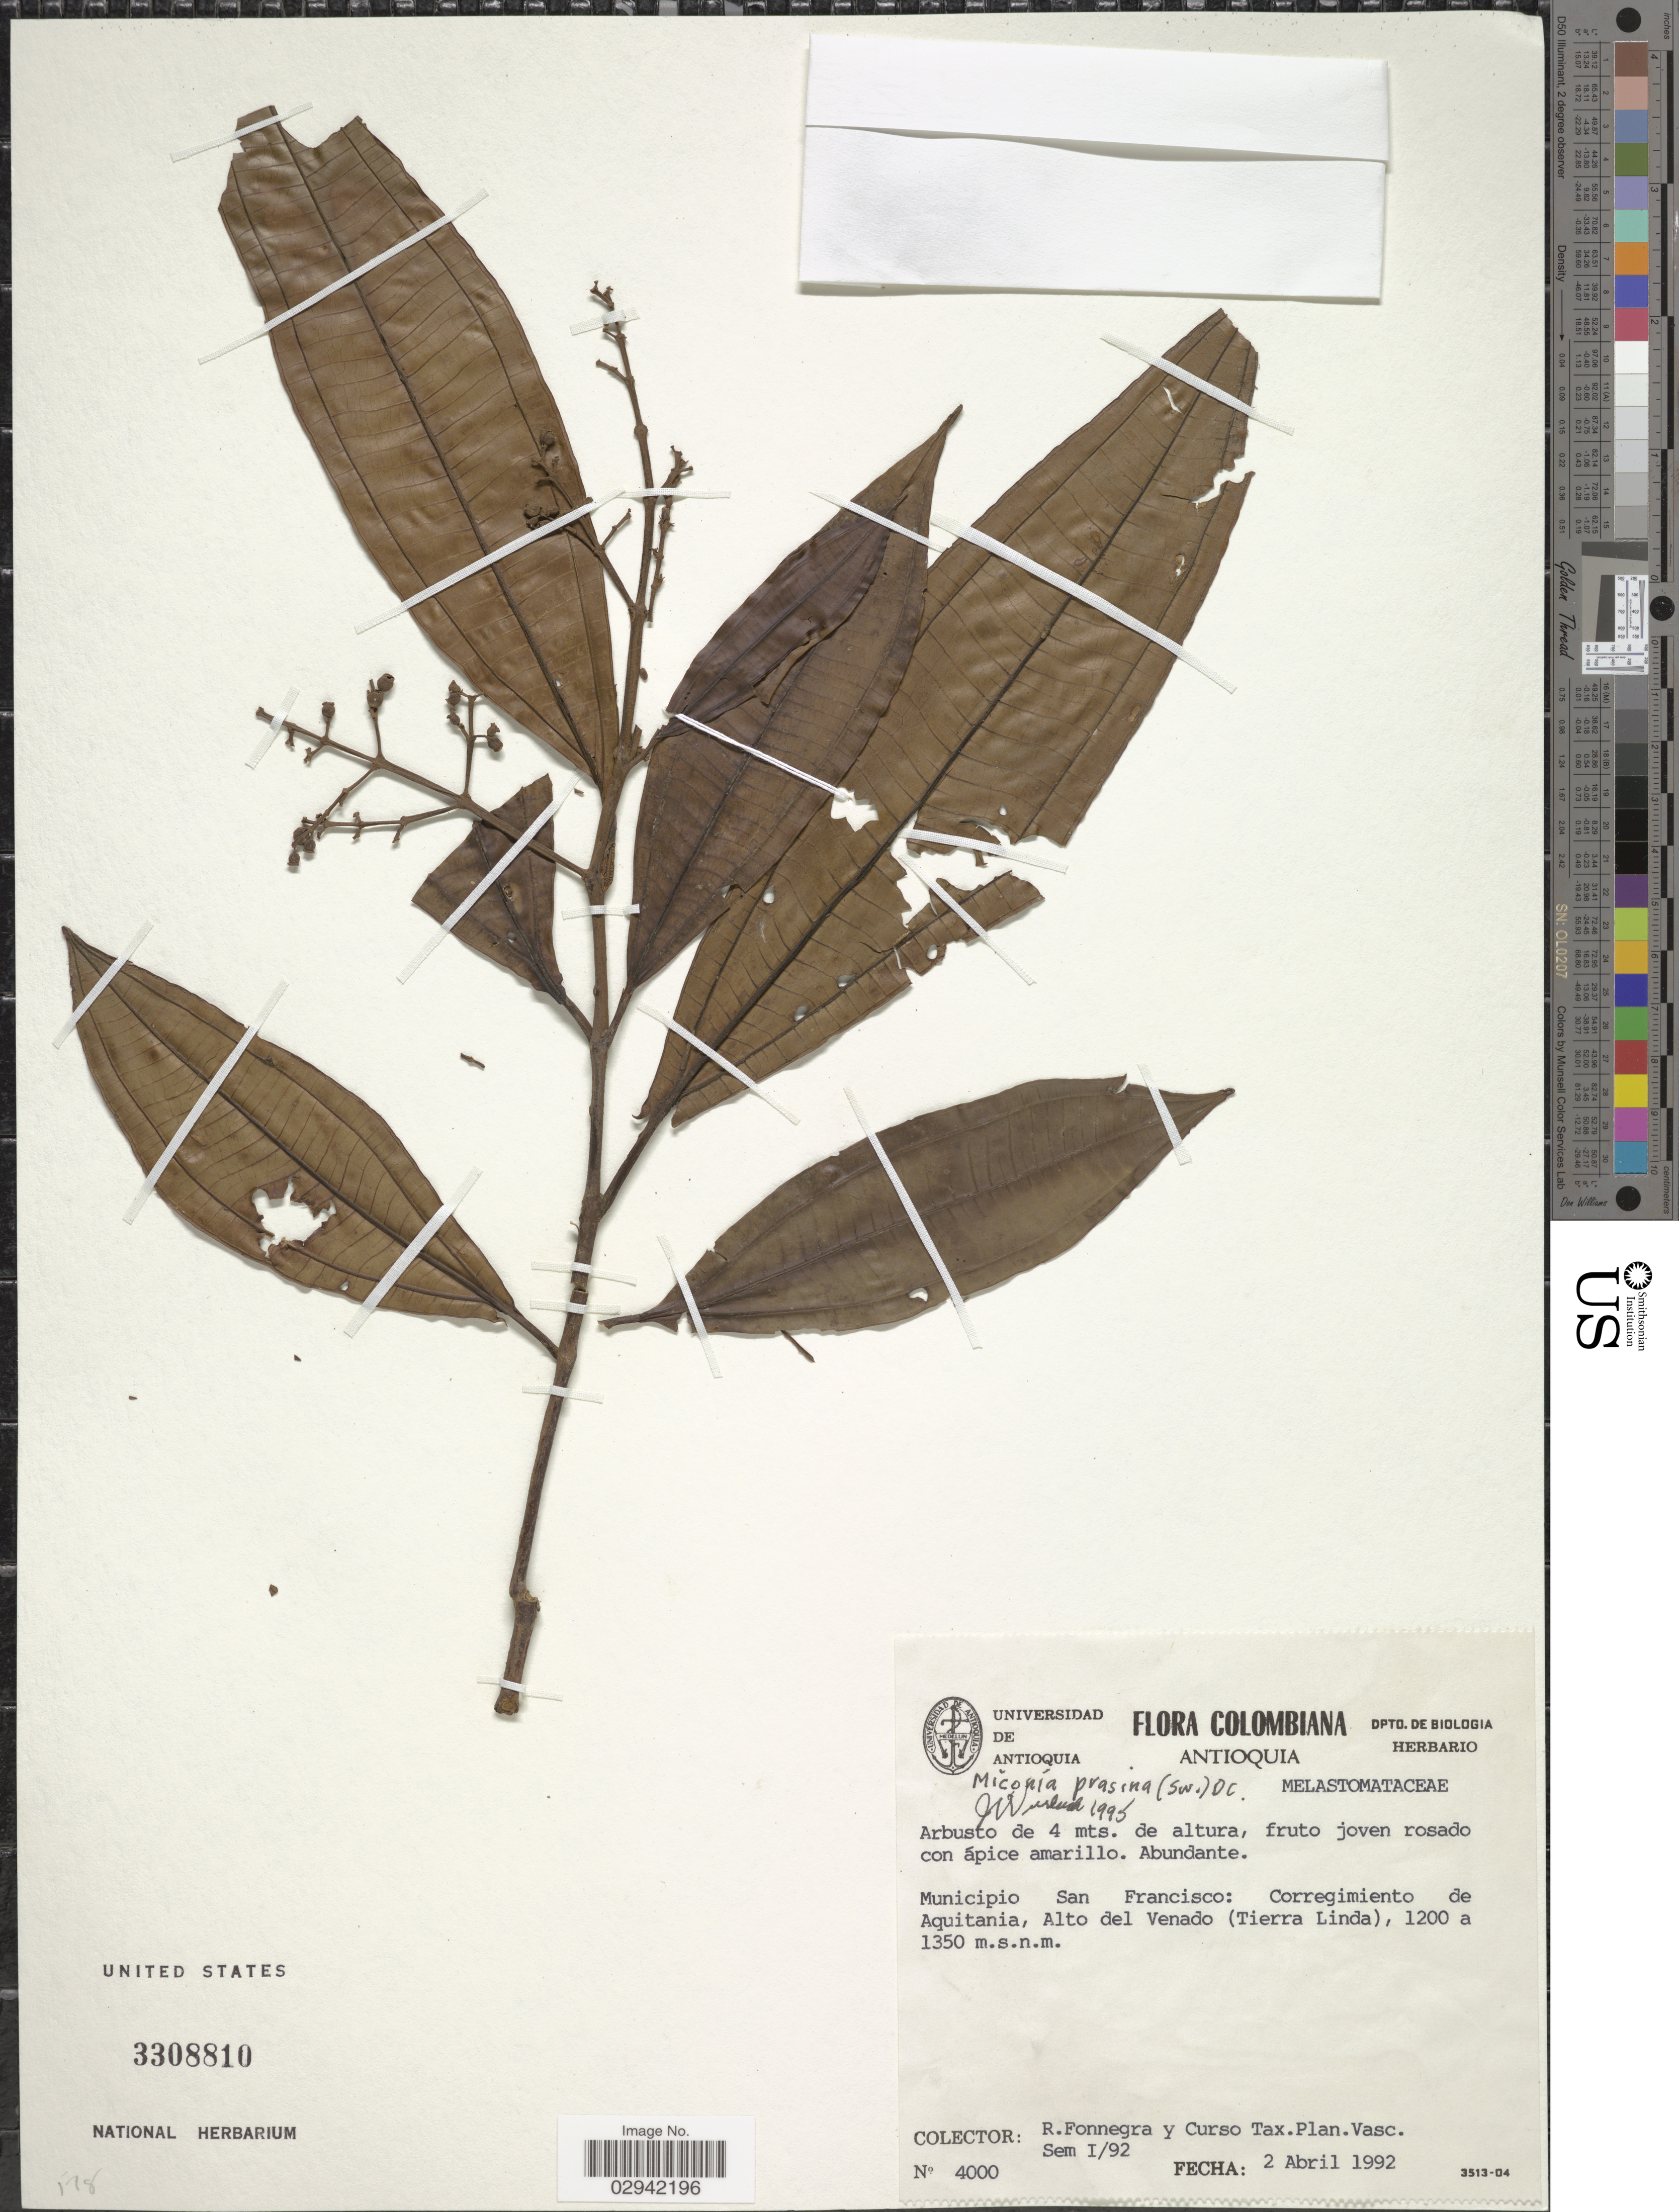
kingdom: Plantae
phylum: Tracheophyta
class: Magnoliopsida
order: Myrtales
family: Melastomataceae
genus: Miconia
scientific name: Miconia prasina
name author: (Sw.) DC.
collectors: R. Fonnegra & Curso Tax. Plant. Vasc.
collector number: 4000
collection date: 1992-04-02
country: Colombia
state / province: Antioquia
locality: Municipio San Francisco: Corregimiento de Aquitania, Alto del Venado (Tierra Linda).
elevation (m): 1200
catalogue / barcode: US 3308810